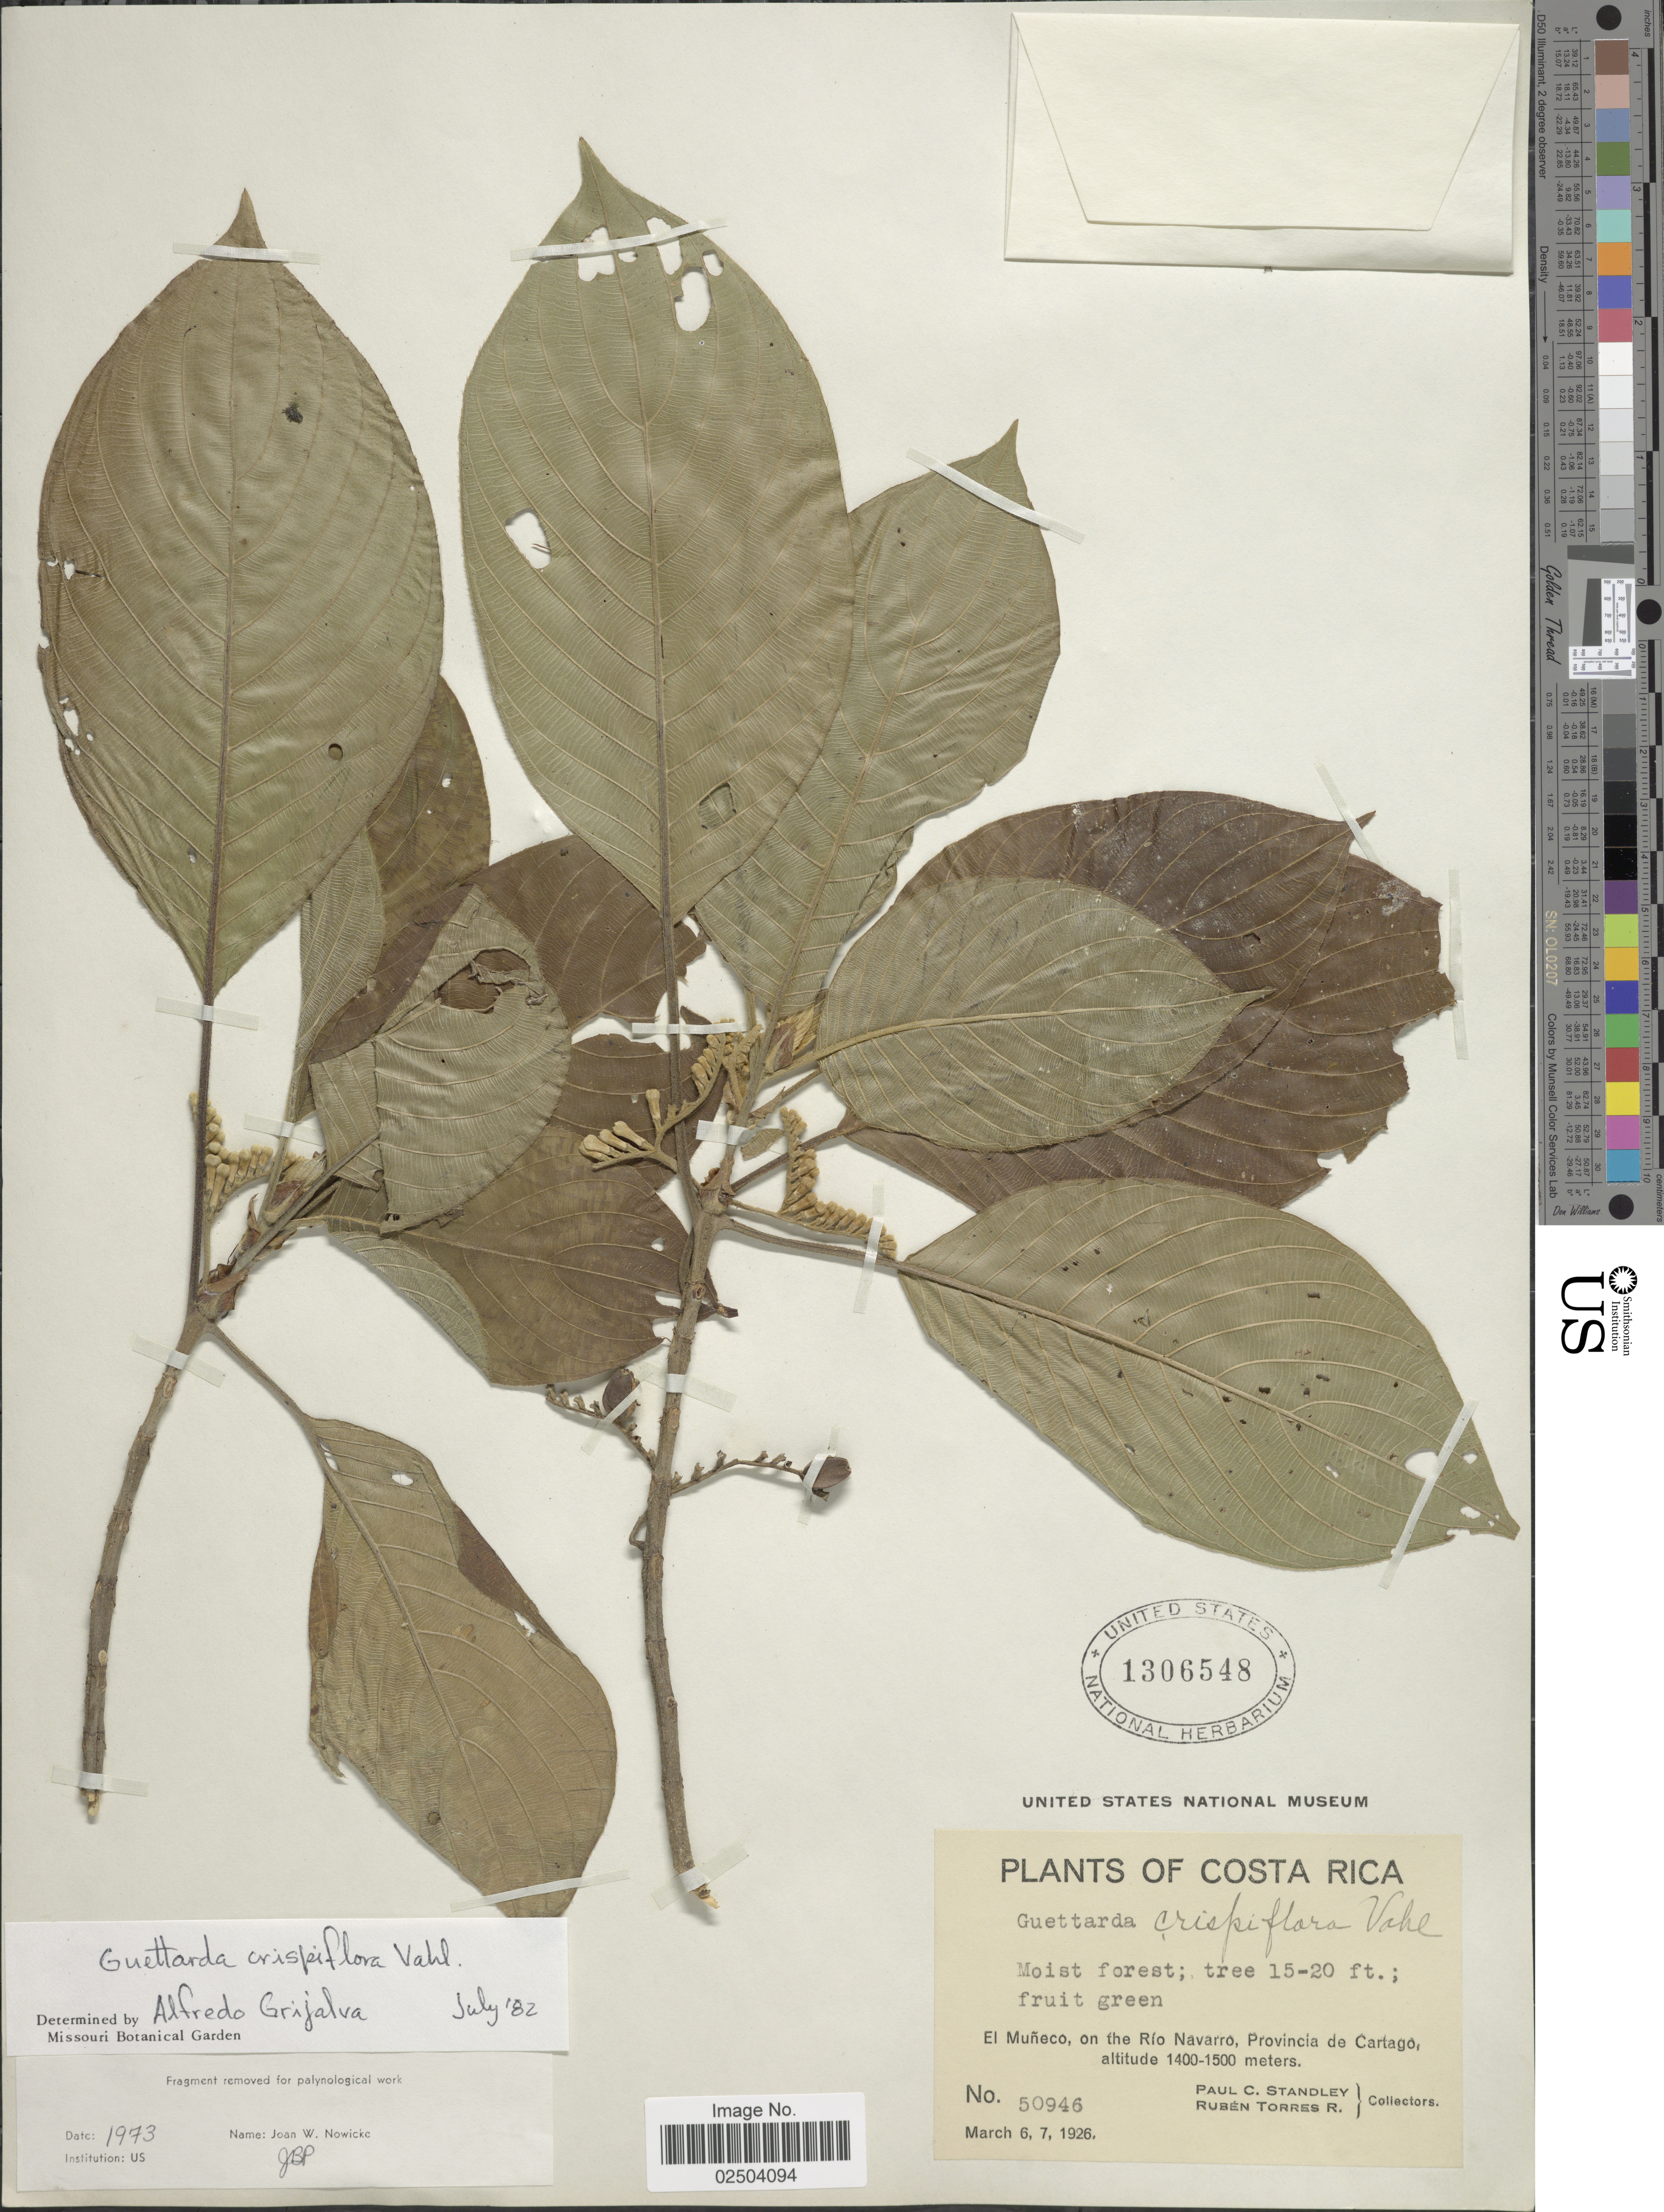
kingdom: Plantae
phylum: Tracheophyta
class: Magnoliopsida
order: Gentianales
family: Rubiaceae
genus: Guettarda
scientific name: Guettarda crispiflora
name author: Vahl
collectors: P. C. Standley & R. Torres Rojas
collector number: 50946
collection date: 1926-03-06/1926-03-07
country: Costa Rica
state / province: Cartago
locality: El Muneco, on the Rio Navarro.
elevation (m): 1400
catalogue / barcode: US 1306548